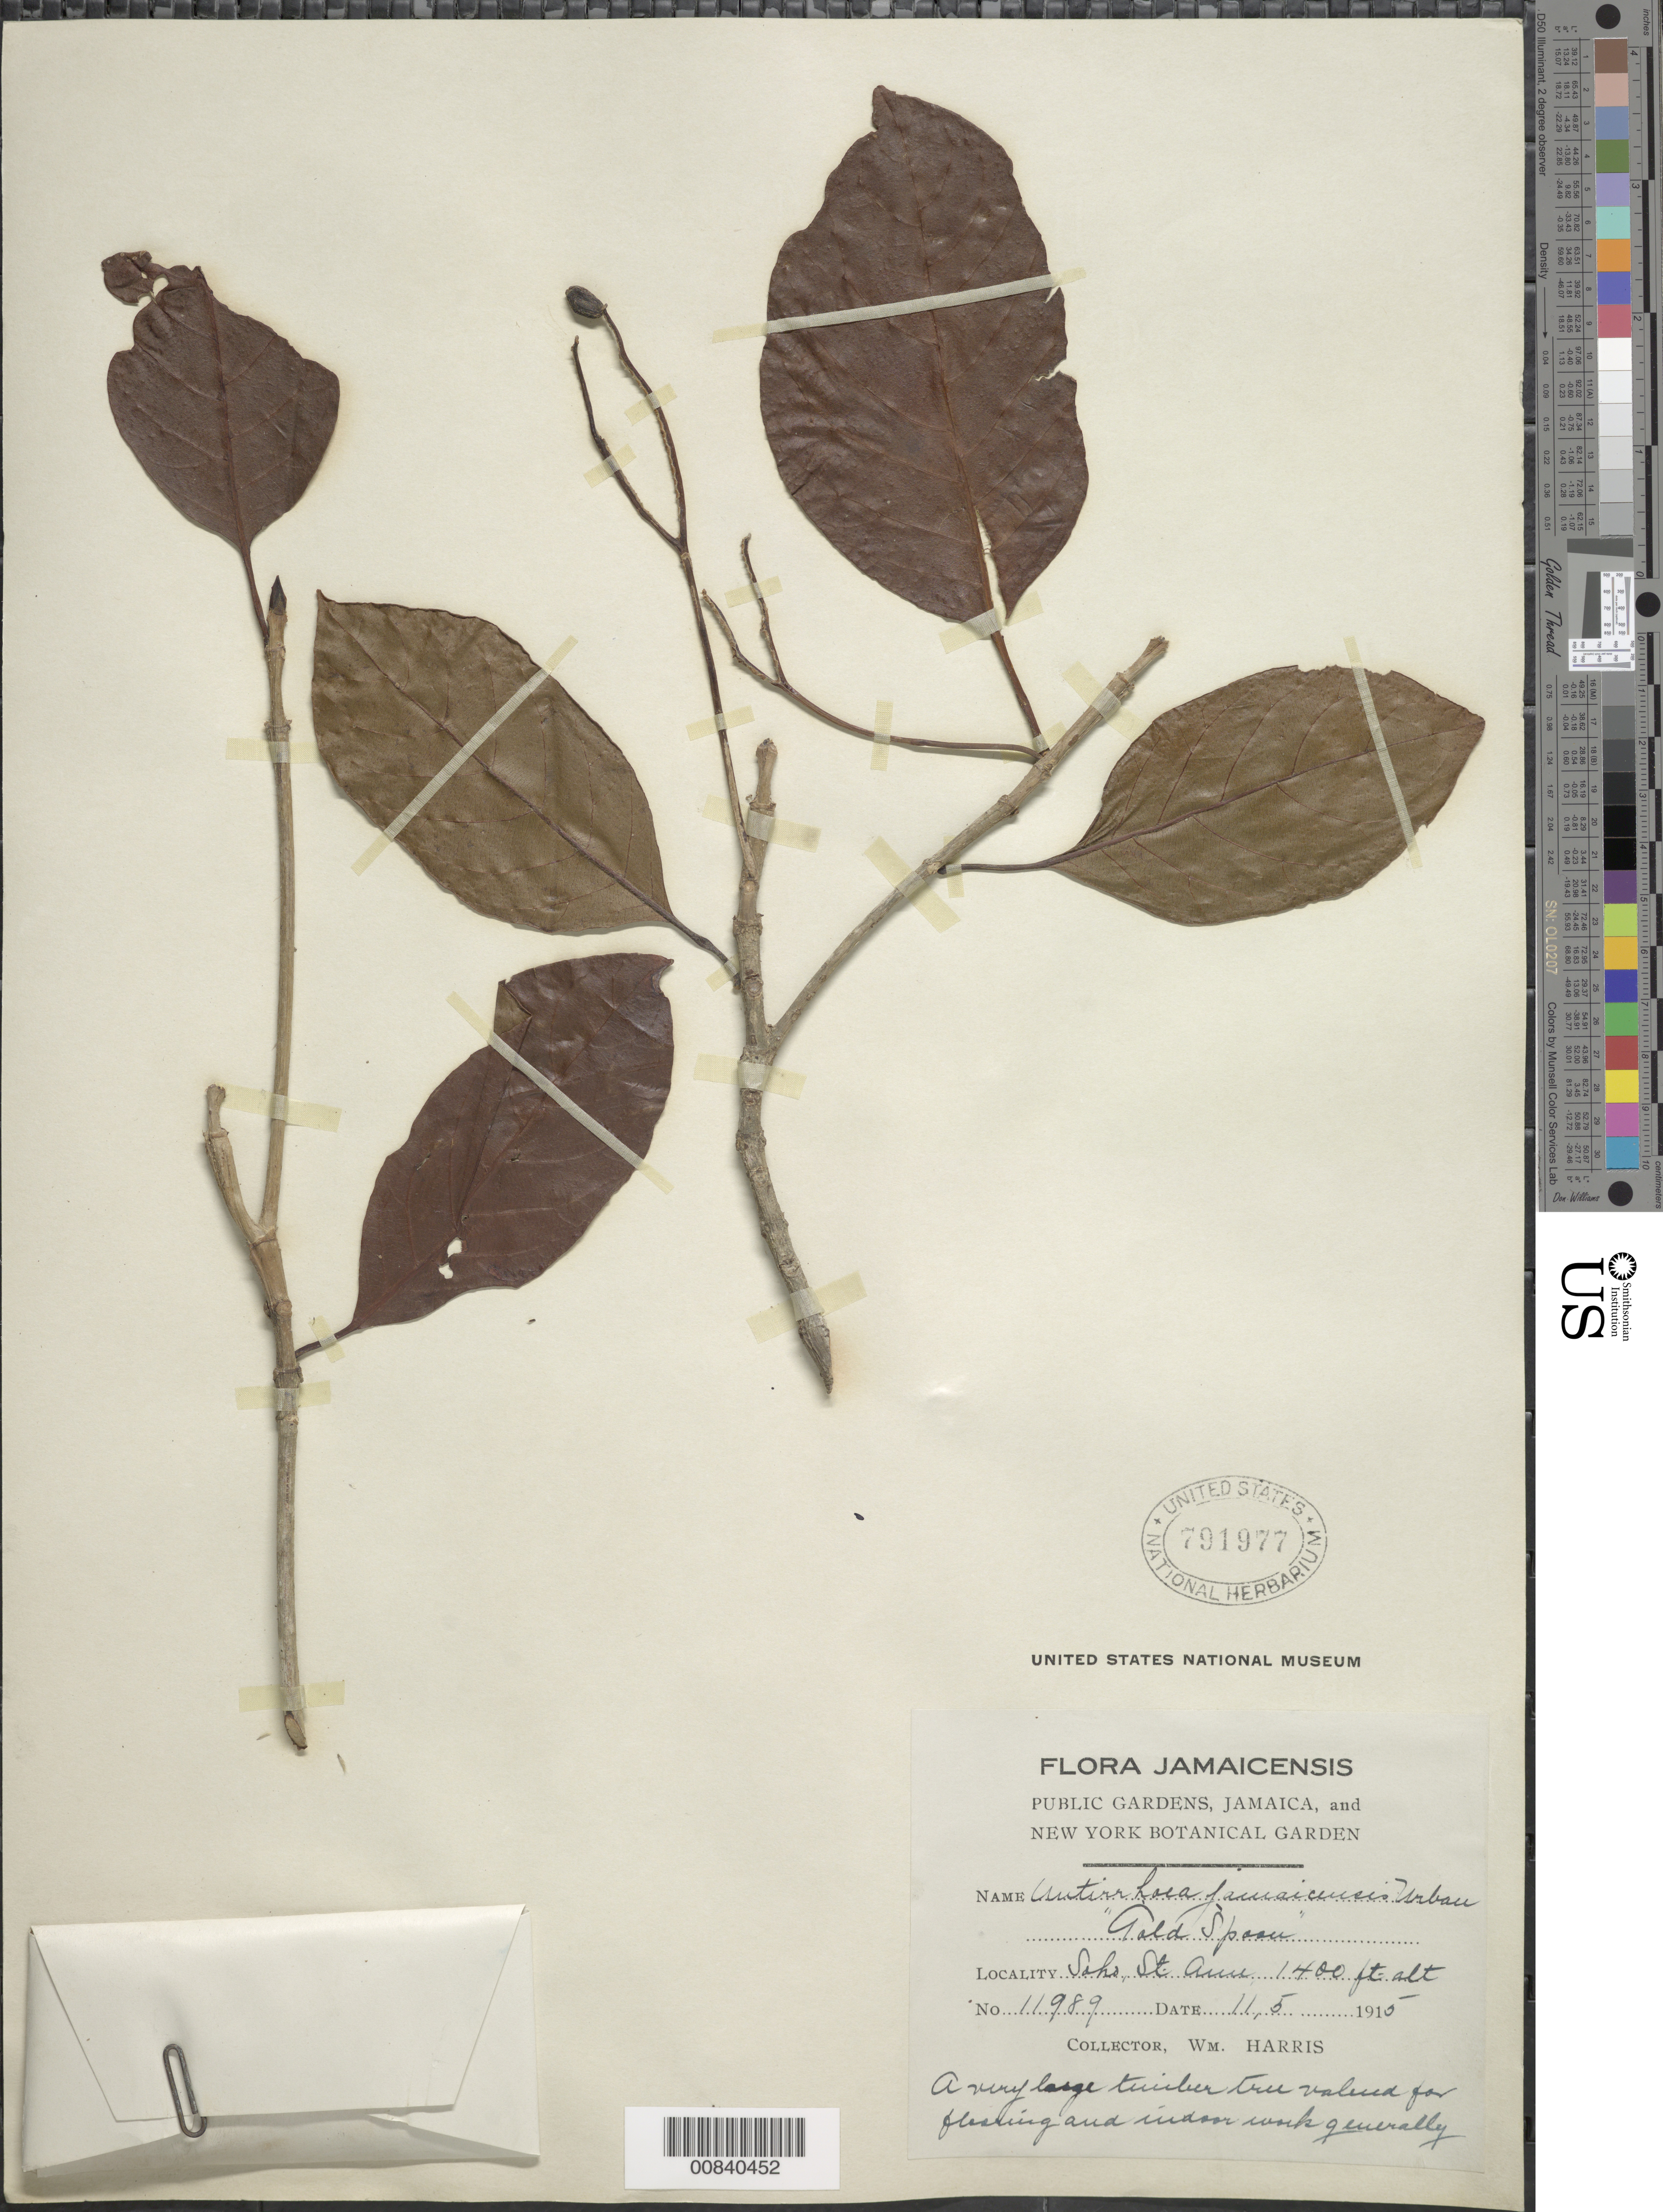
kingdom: Plantae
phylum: Tracheophyta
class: Magnoliopsida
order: Gentianales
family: Rubiaceae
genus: Stenostomum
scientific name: Stenostomum jamaicense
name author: (Urb.) Borhidi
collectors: W. H. Harris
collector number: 11989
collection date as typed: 11 May 1915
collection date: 1915-05-11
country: Jamaica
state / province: Saint Ann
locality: Soho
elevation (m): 427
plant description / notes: Common name: Gold spoau (sp?)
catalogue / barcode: US 791977